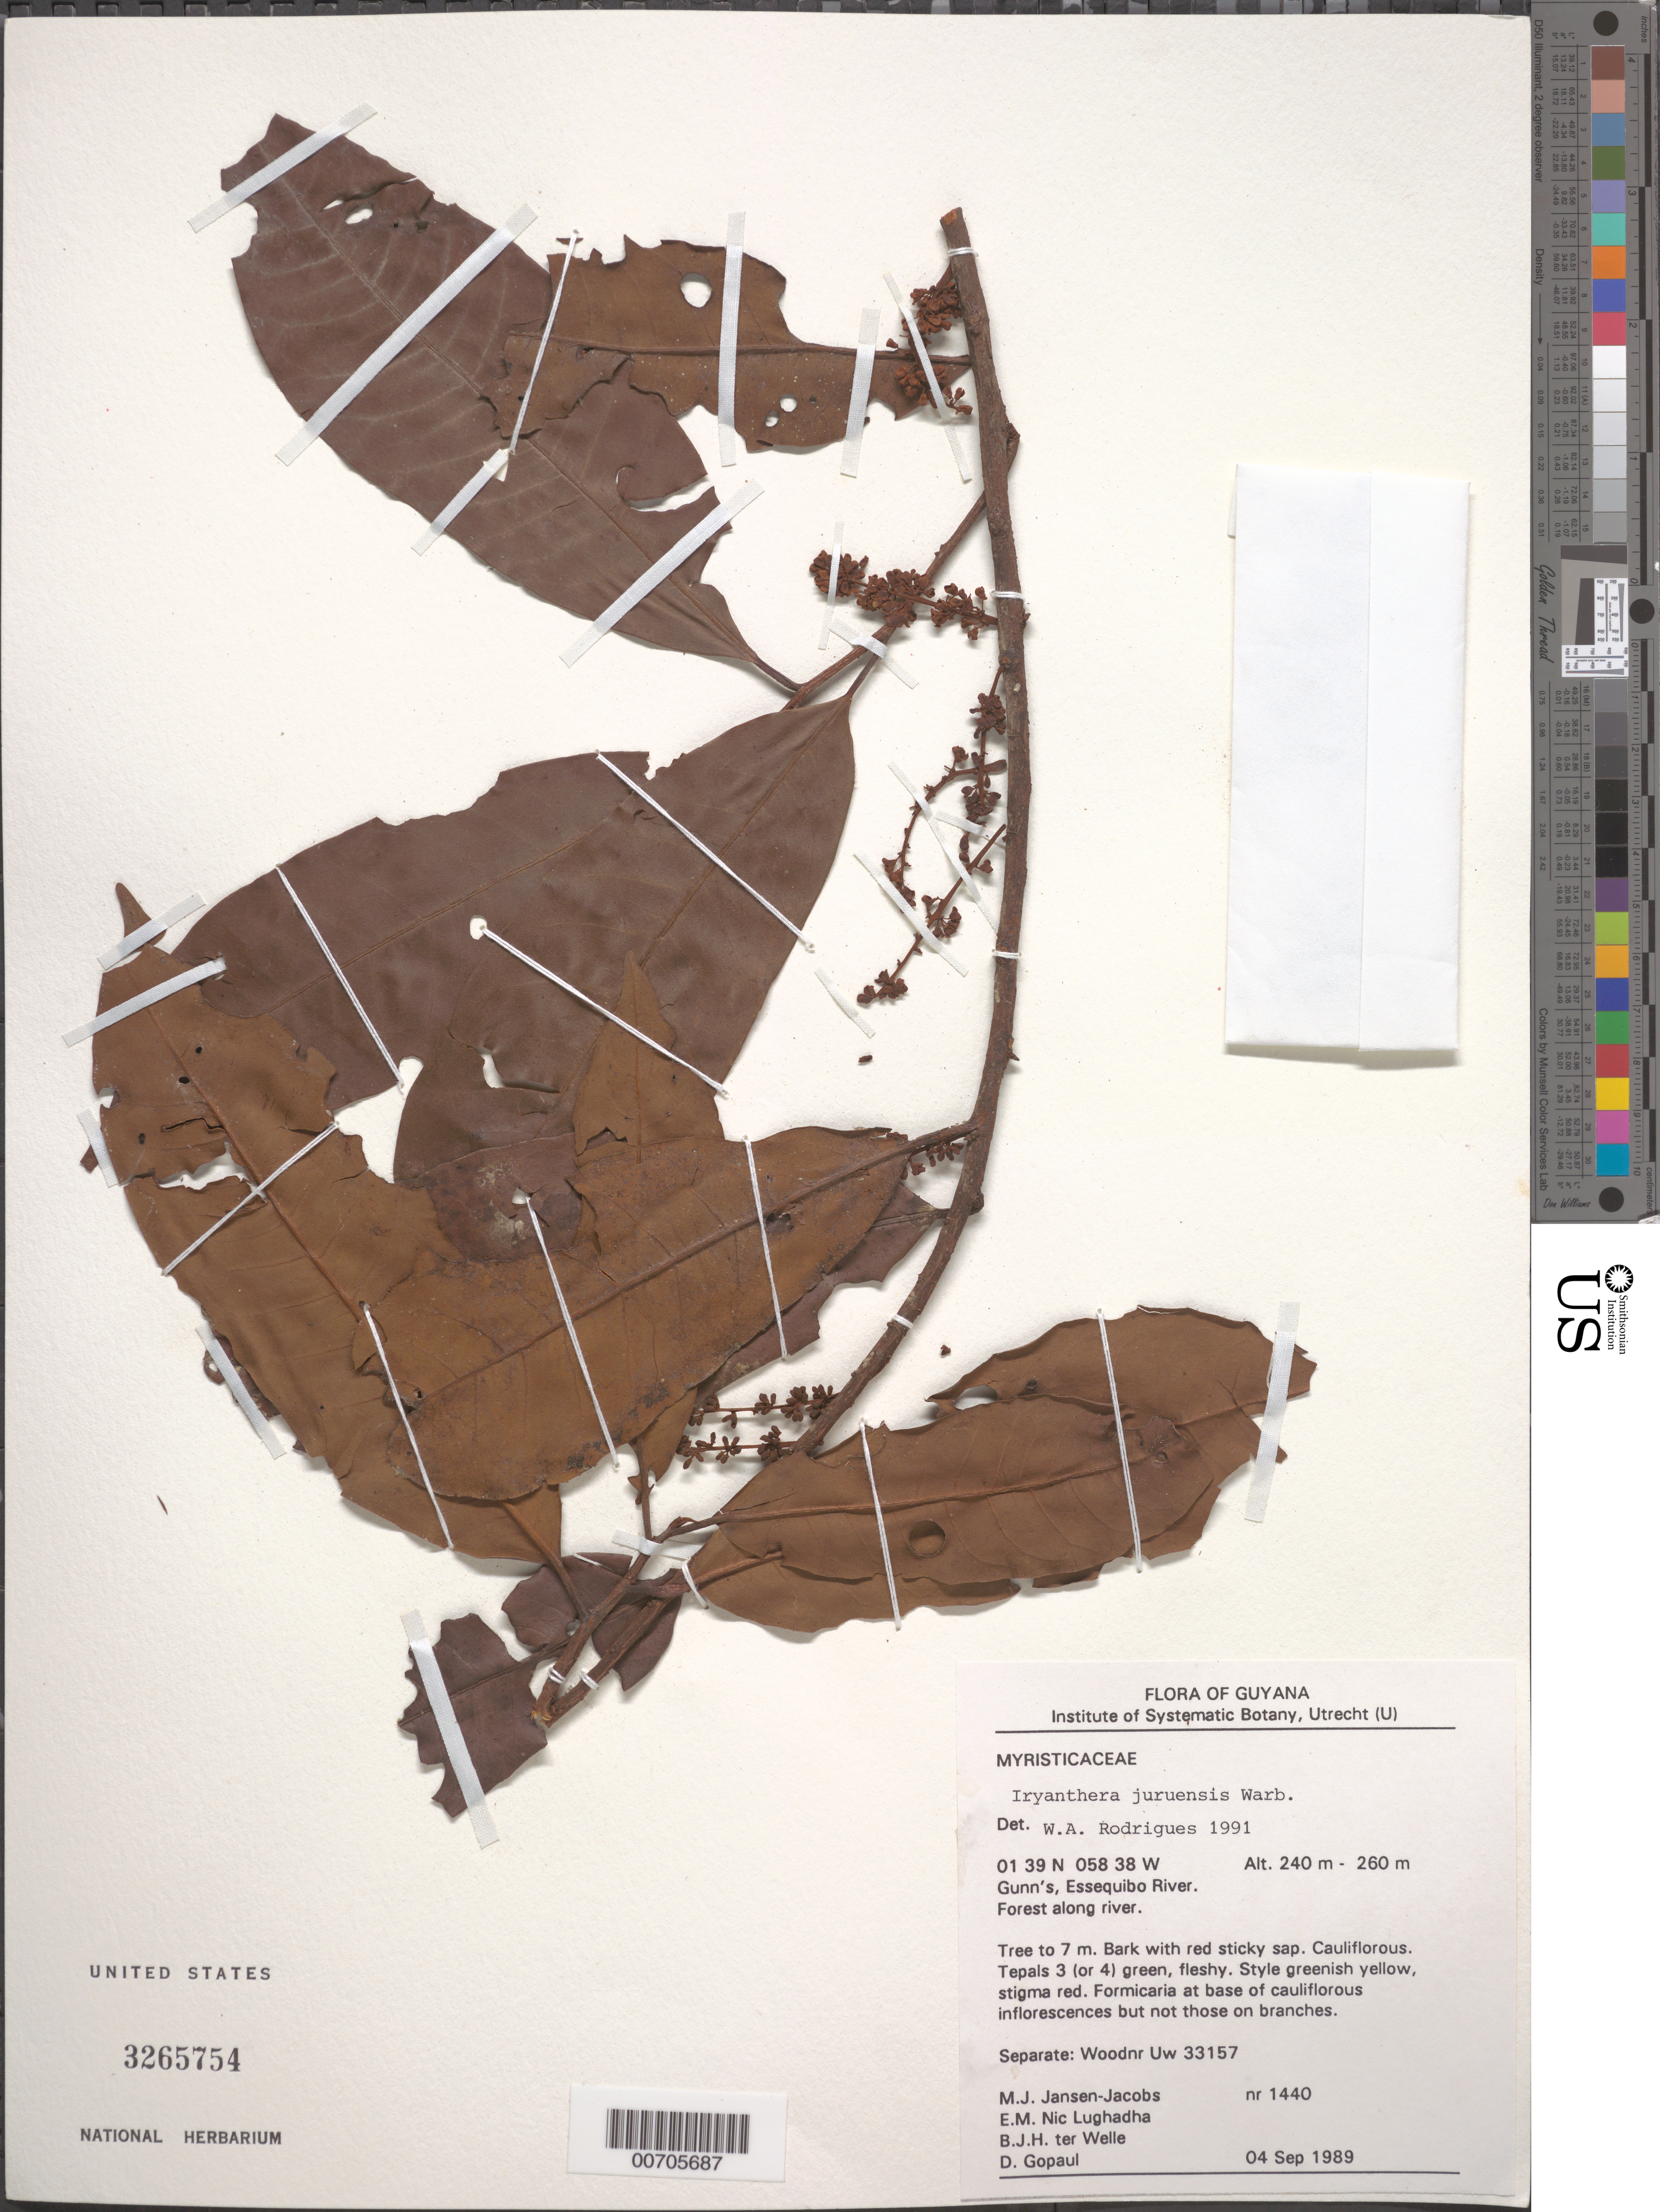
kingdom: Plantae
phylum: Tracheophyta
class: Magnoliopsida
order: Magnoliales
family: Myristicaceae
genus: Iryanthera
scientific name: Iryanthera juruensis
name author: Warb.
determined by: Rodrigues, W. A.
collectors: M. J. Jansen-Jacobs, E. Nic Lughadha, B. Welle & D. Gopaul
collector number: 1440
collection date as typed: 4-Sep-89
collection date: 1989-09-04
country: Guyana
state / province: U. Takutu-U. Essequibo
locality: Gunn's, Essequibo River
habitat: Forest along river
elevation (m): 240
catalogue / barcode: US 3265754